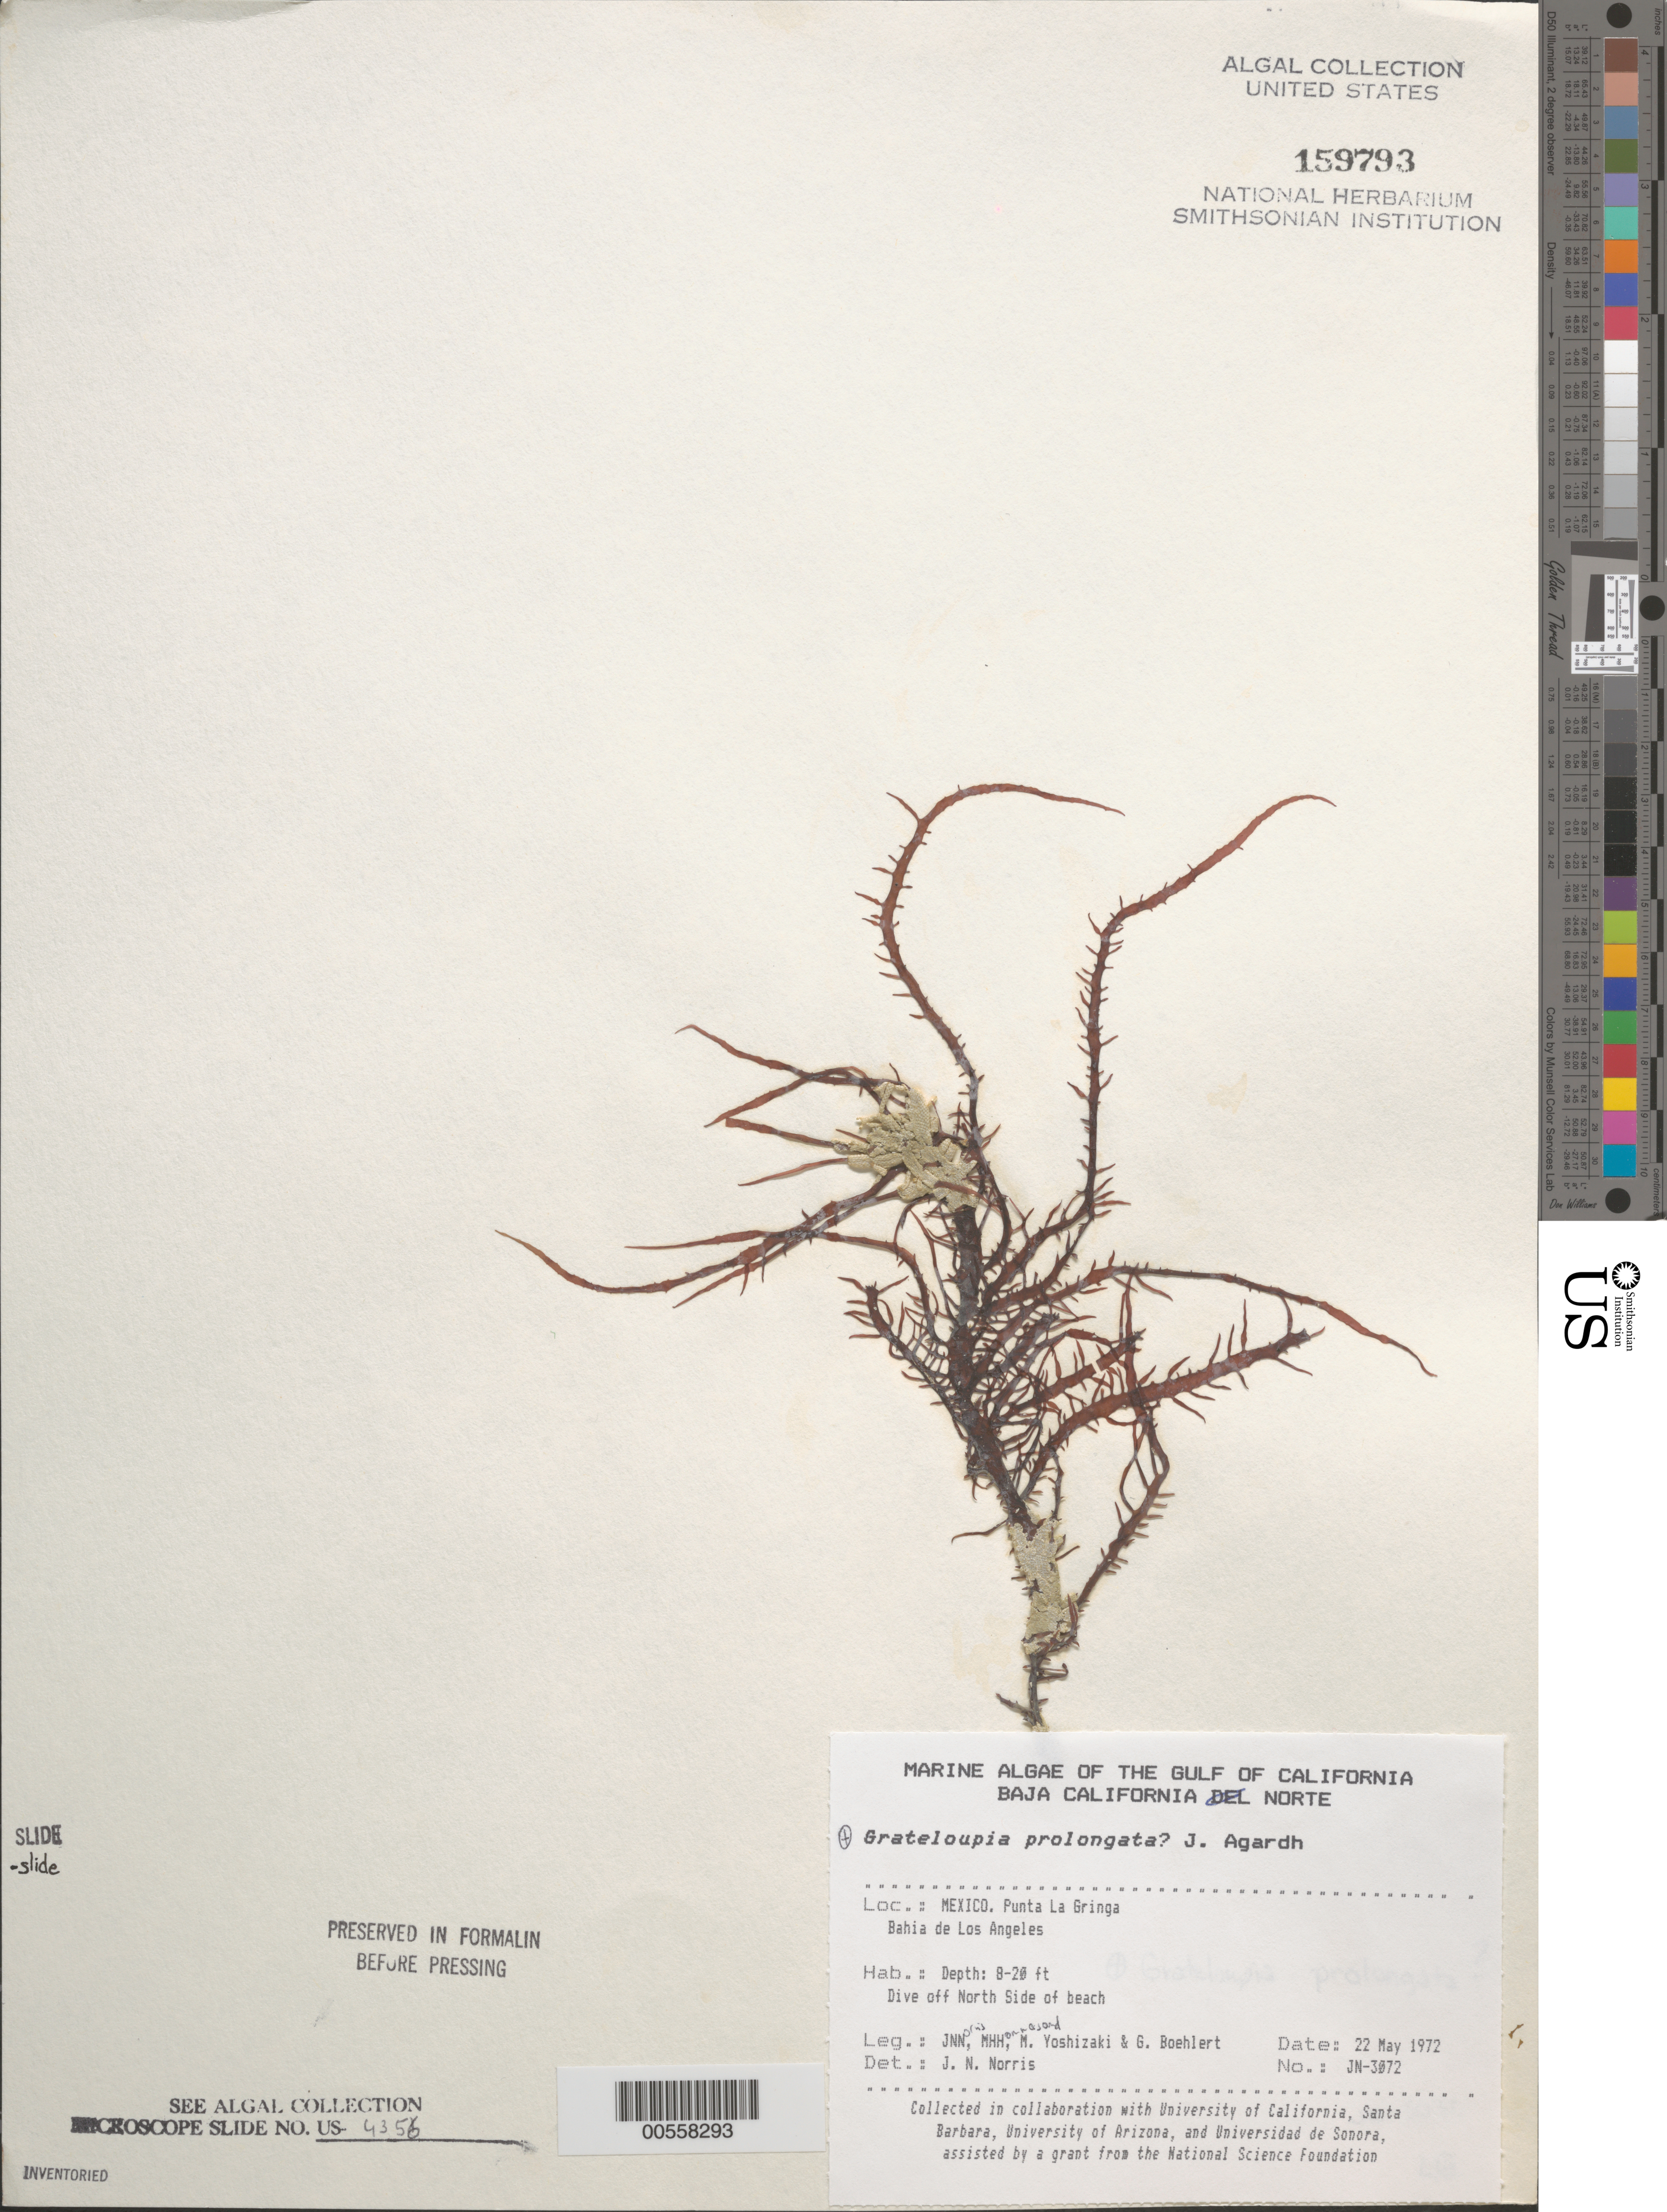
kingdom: Plantae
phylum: Rhodophyta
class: Florideophyceae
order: Halymeniales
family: Halymeniaceae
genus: Grateloupia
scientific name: Grateloupia prolongata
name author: J. Agardh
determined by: Norris, James N.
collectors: J. N. Norris, M. H. Hommersand, M. Yoshizaki & G. Boehlert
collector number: JN-3072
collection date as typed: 22 May 1972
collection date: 1972-05-22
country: Mexico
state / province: Baja California Norte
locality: Punta La Gringa, Bahia de los Angeles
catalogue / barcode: US 159793